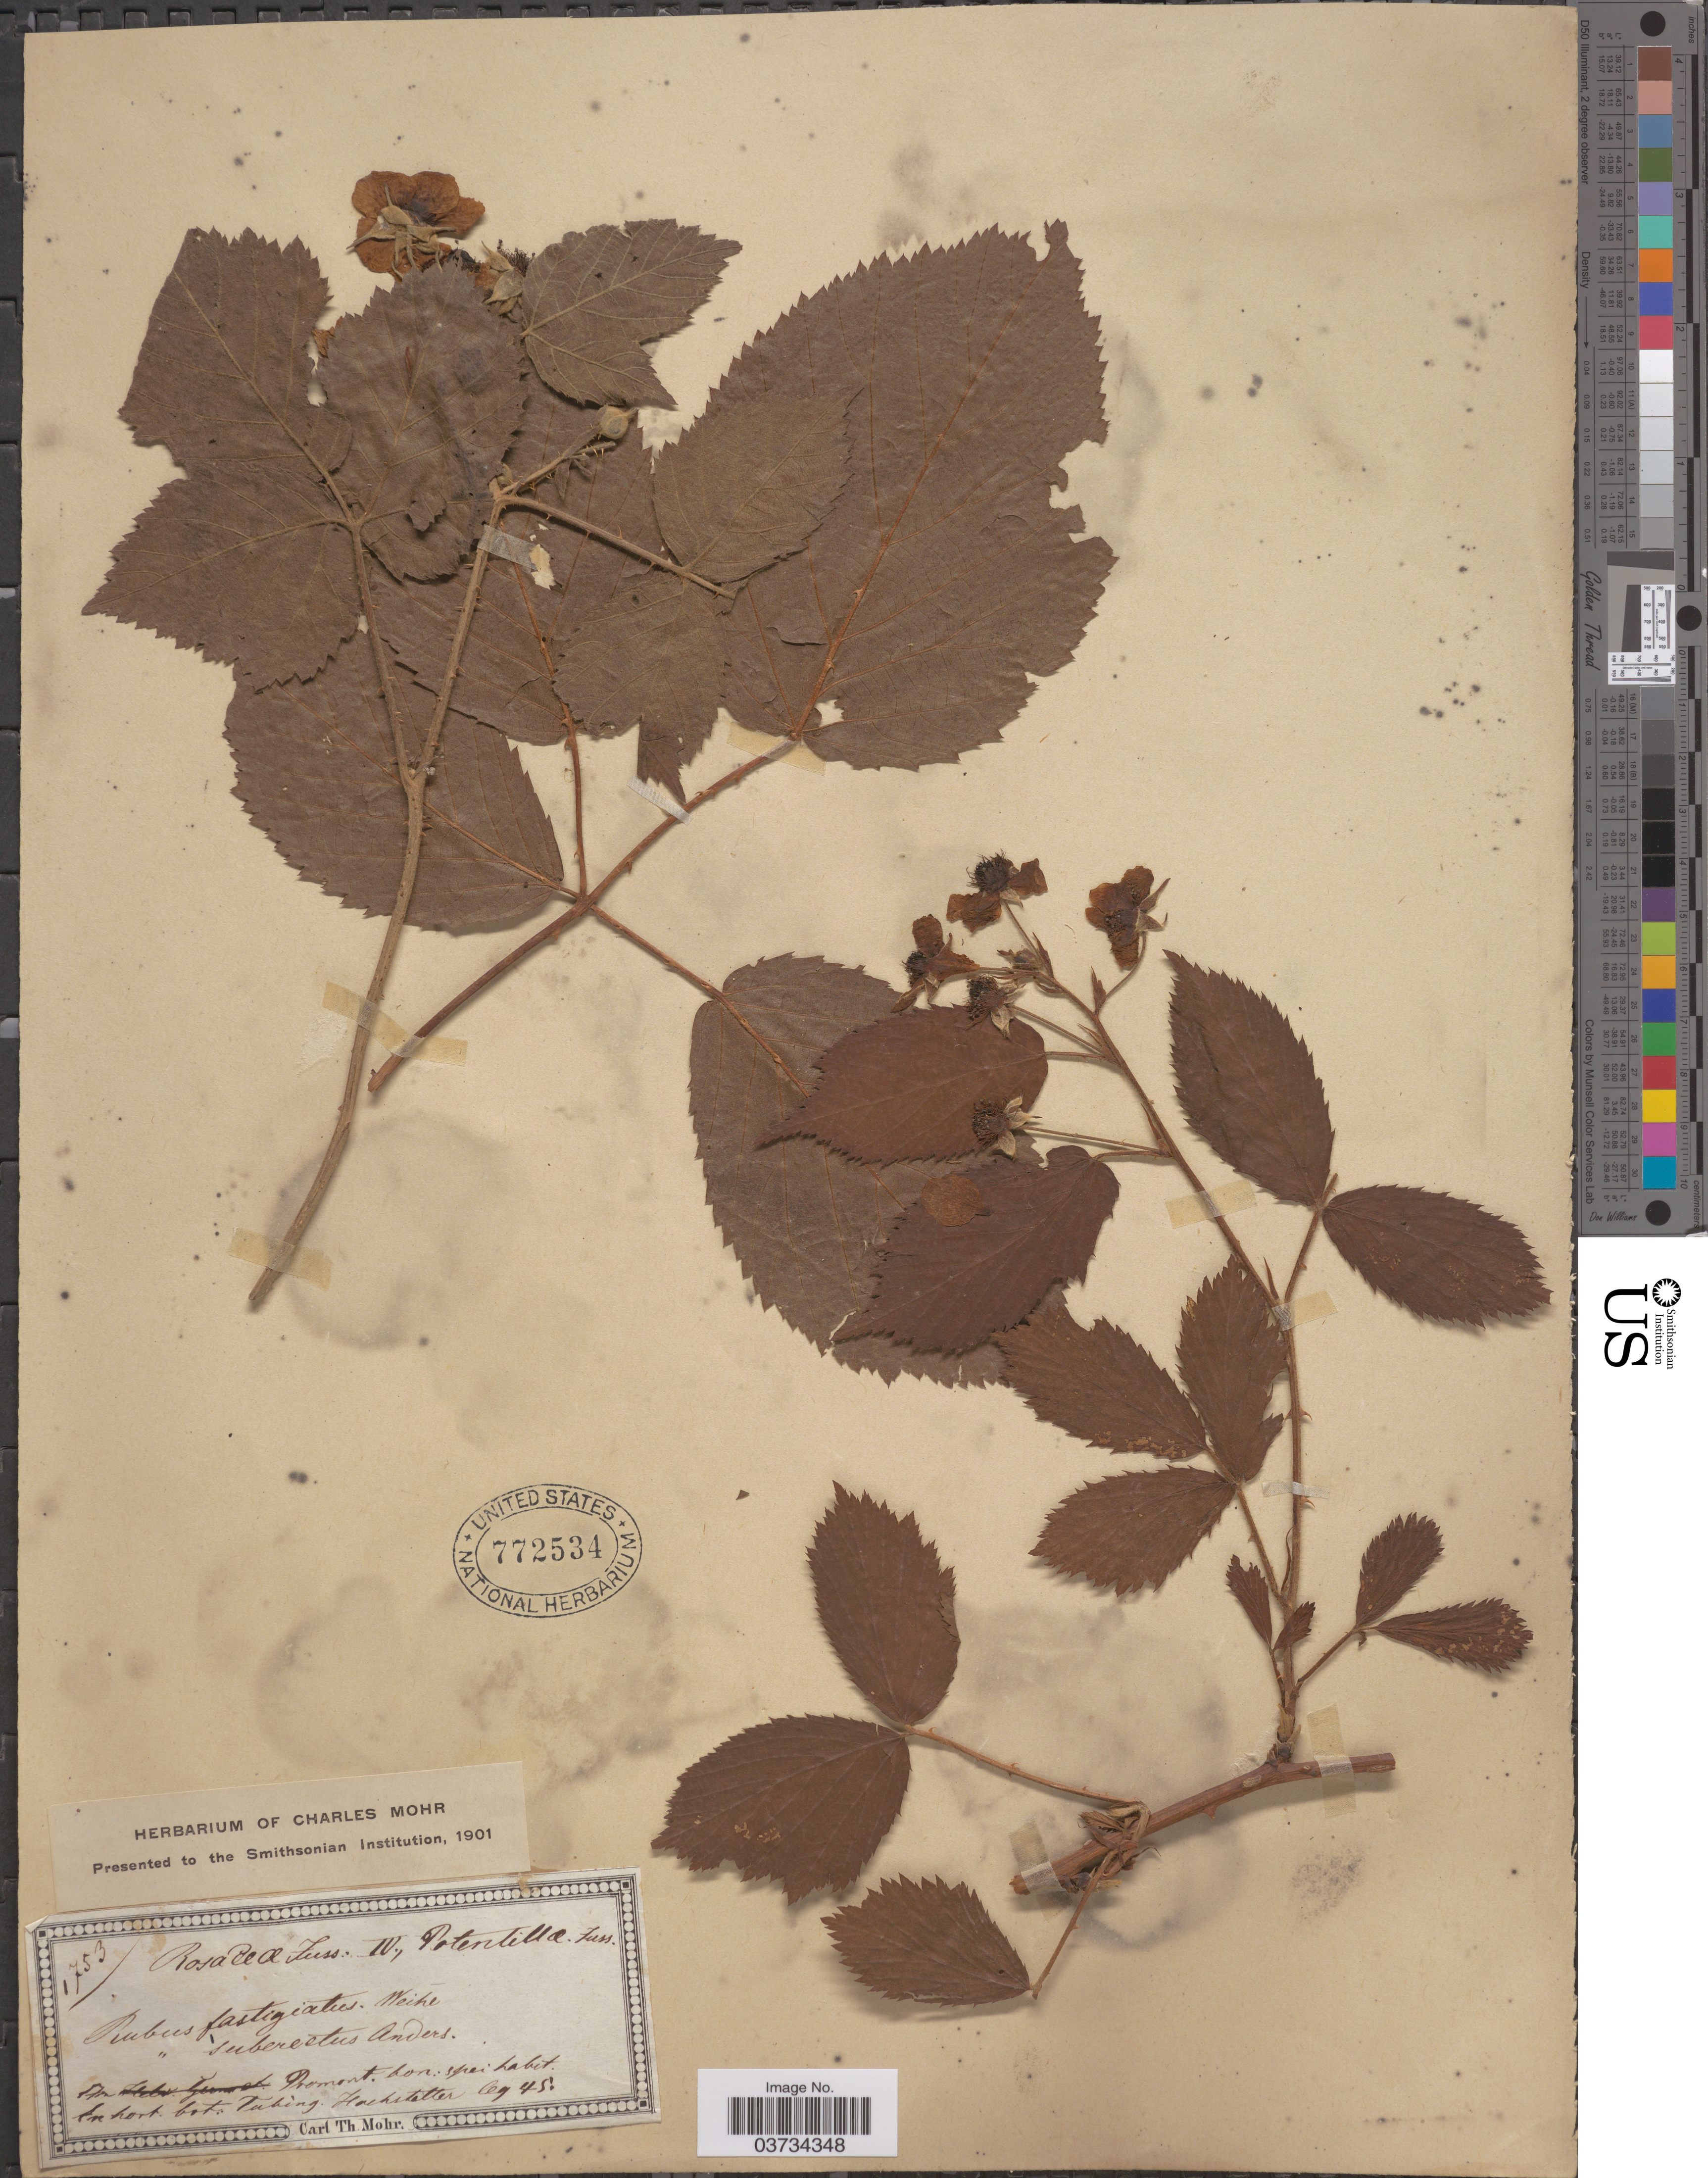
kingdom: Plantae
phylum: Tracheophyta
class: Magnoliopsida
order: Rosales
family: Rosaceae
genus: Rubus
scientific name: Rubus fastigiatus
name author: Weihe & Nees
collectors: -. Hochstetter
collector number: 1753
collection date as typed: Transcribed d/m/y: //45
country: Germany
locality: In hort. bot. Tubing.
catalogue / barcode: US 772534